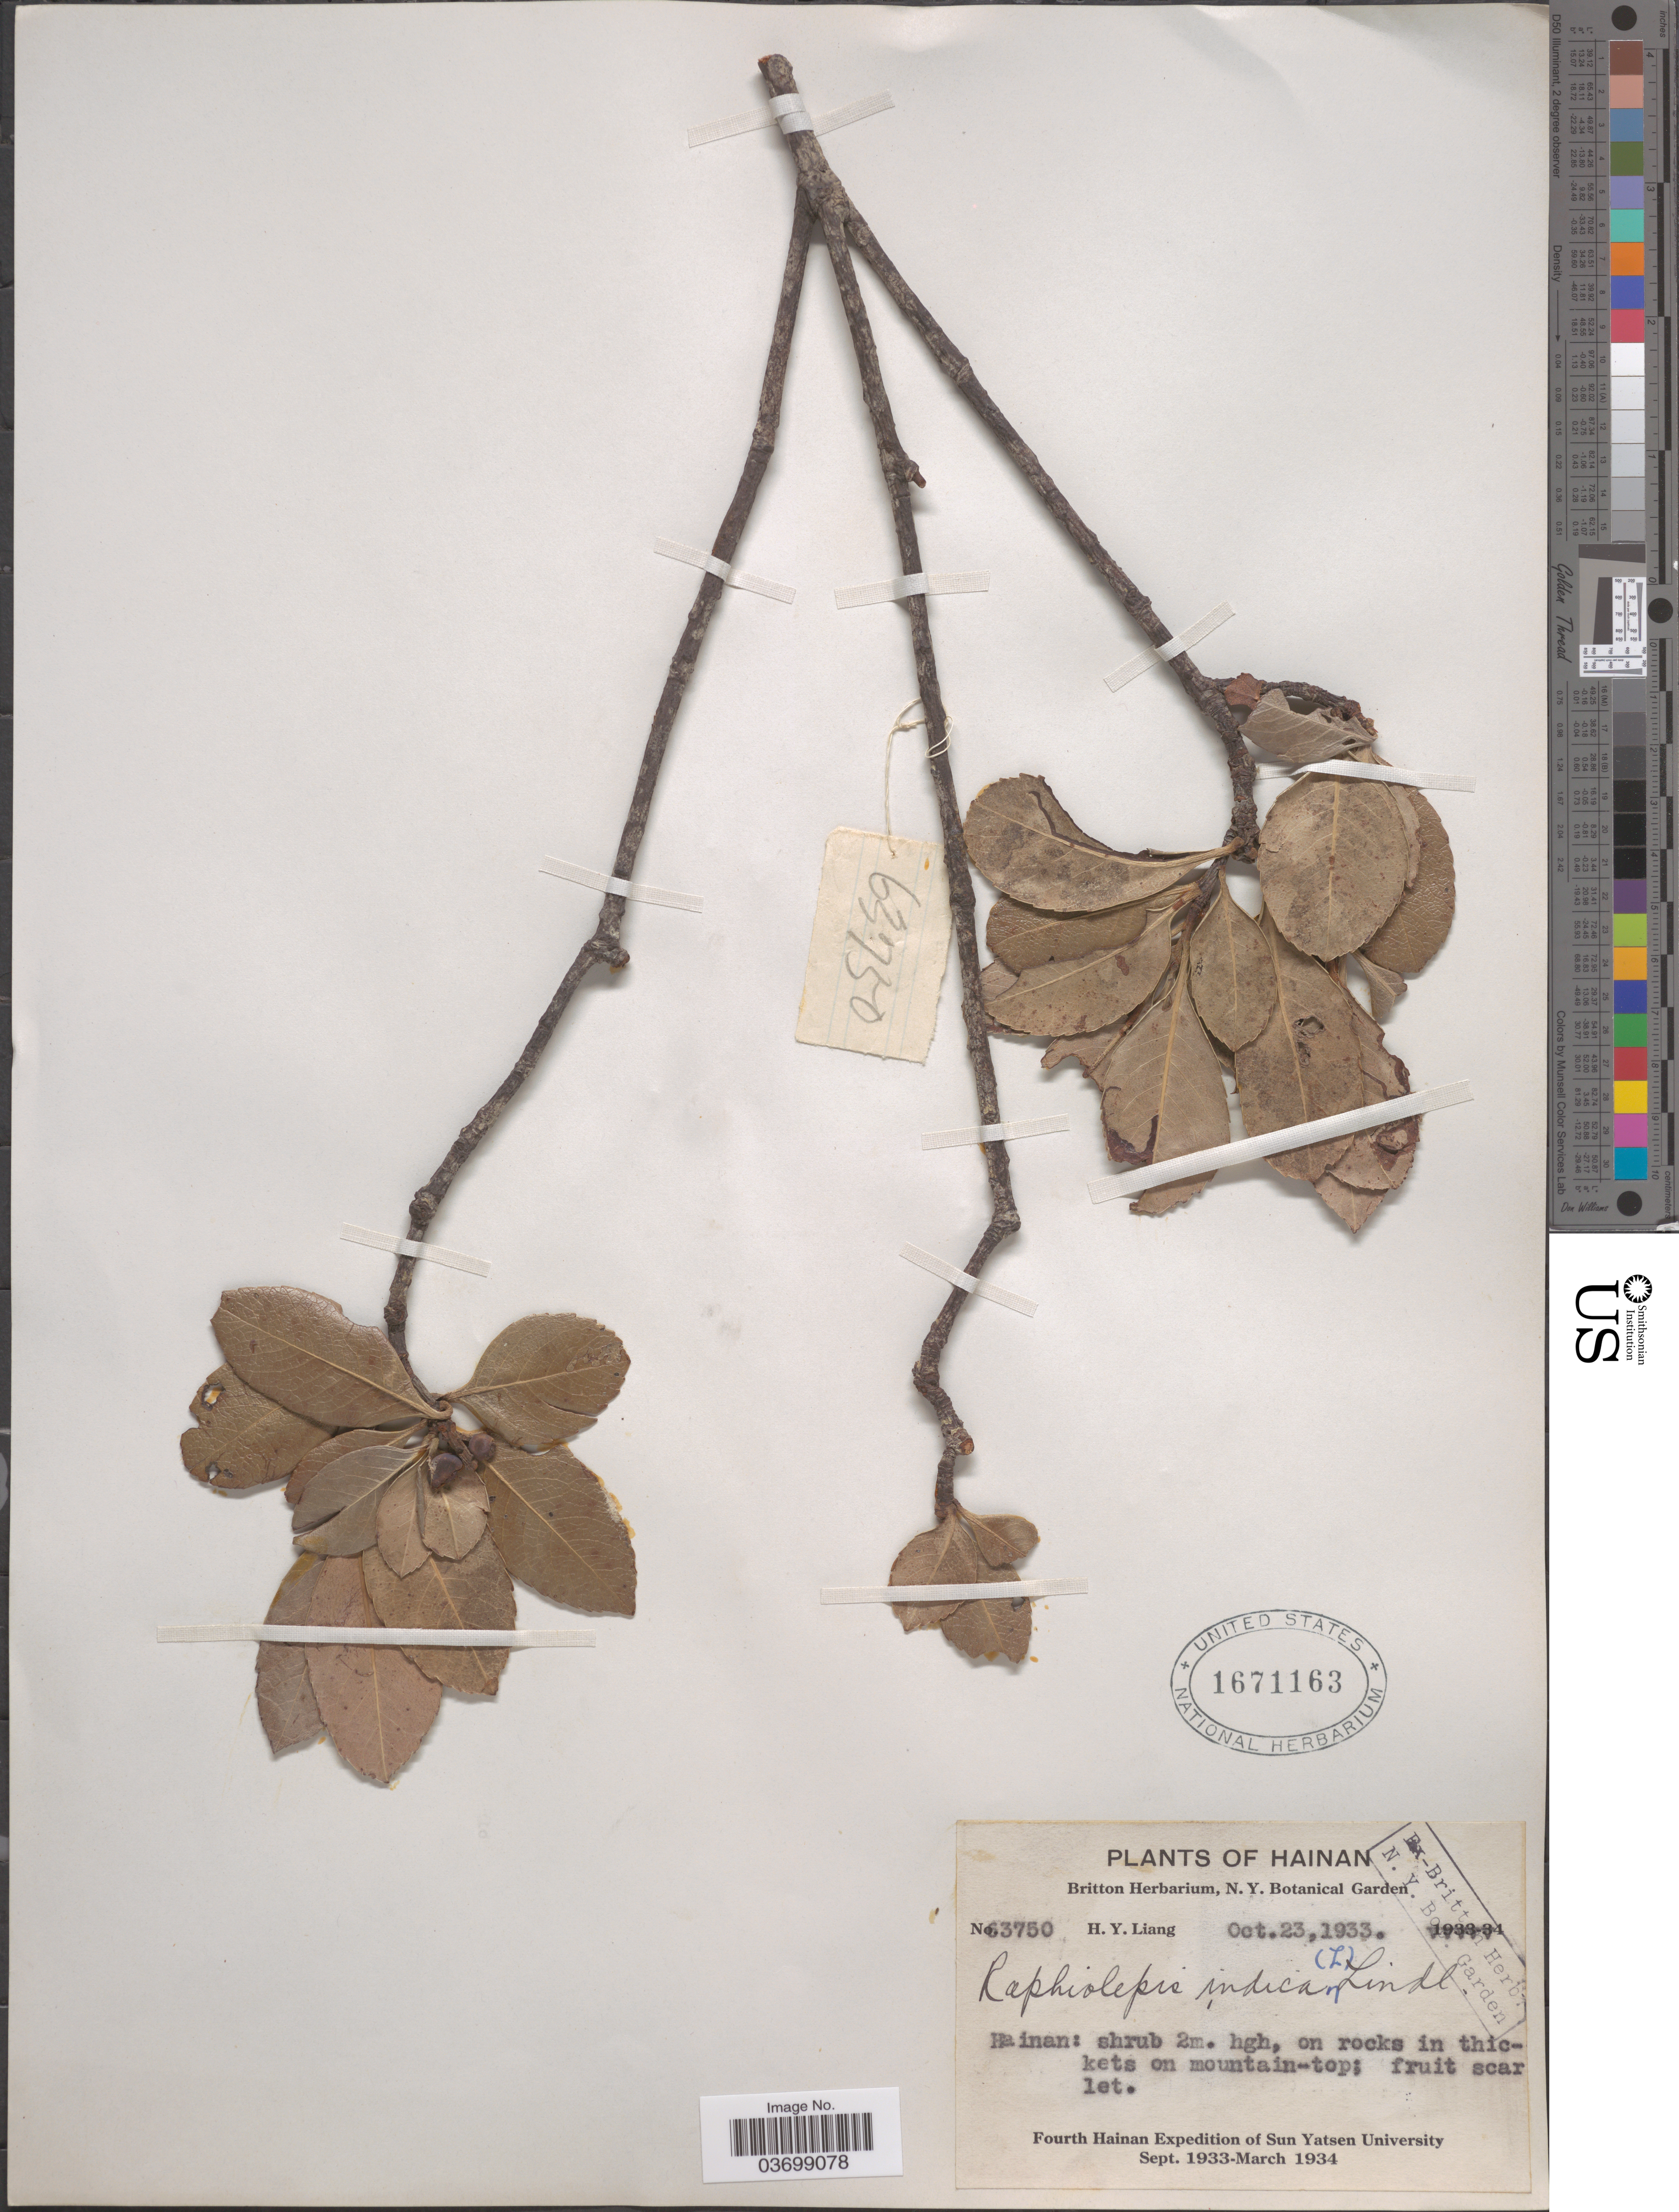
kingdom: Plantae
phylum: Tracheophyta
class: Magnoliopsida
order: Rosales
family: Rosaceae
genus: Rhaphiolepis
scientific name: Rhaphiolepis indica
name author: (L.) Lindl.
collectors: H. Laing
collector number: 63750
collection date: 1933-10-23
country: China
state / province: Hainan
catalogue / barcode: US 1671163